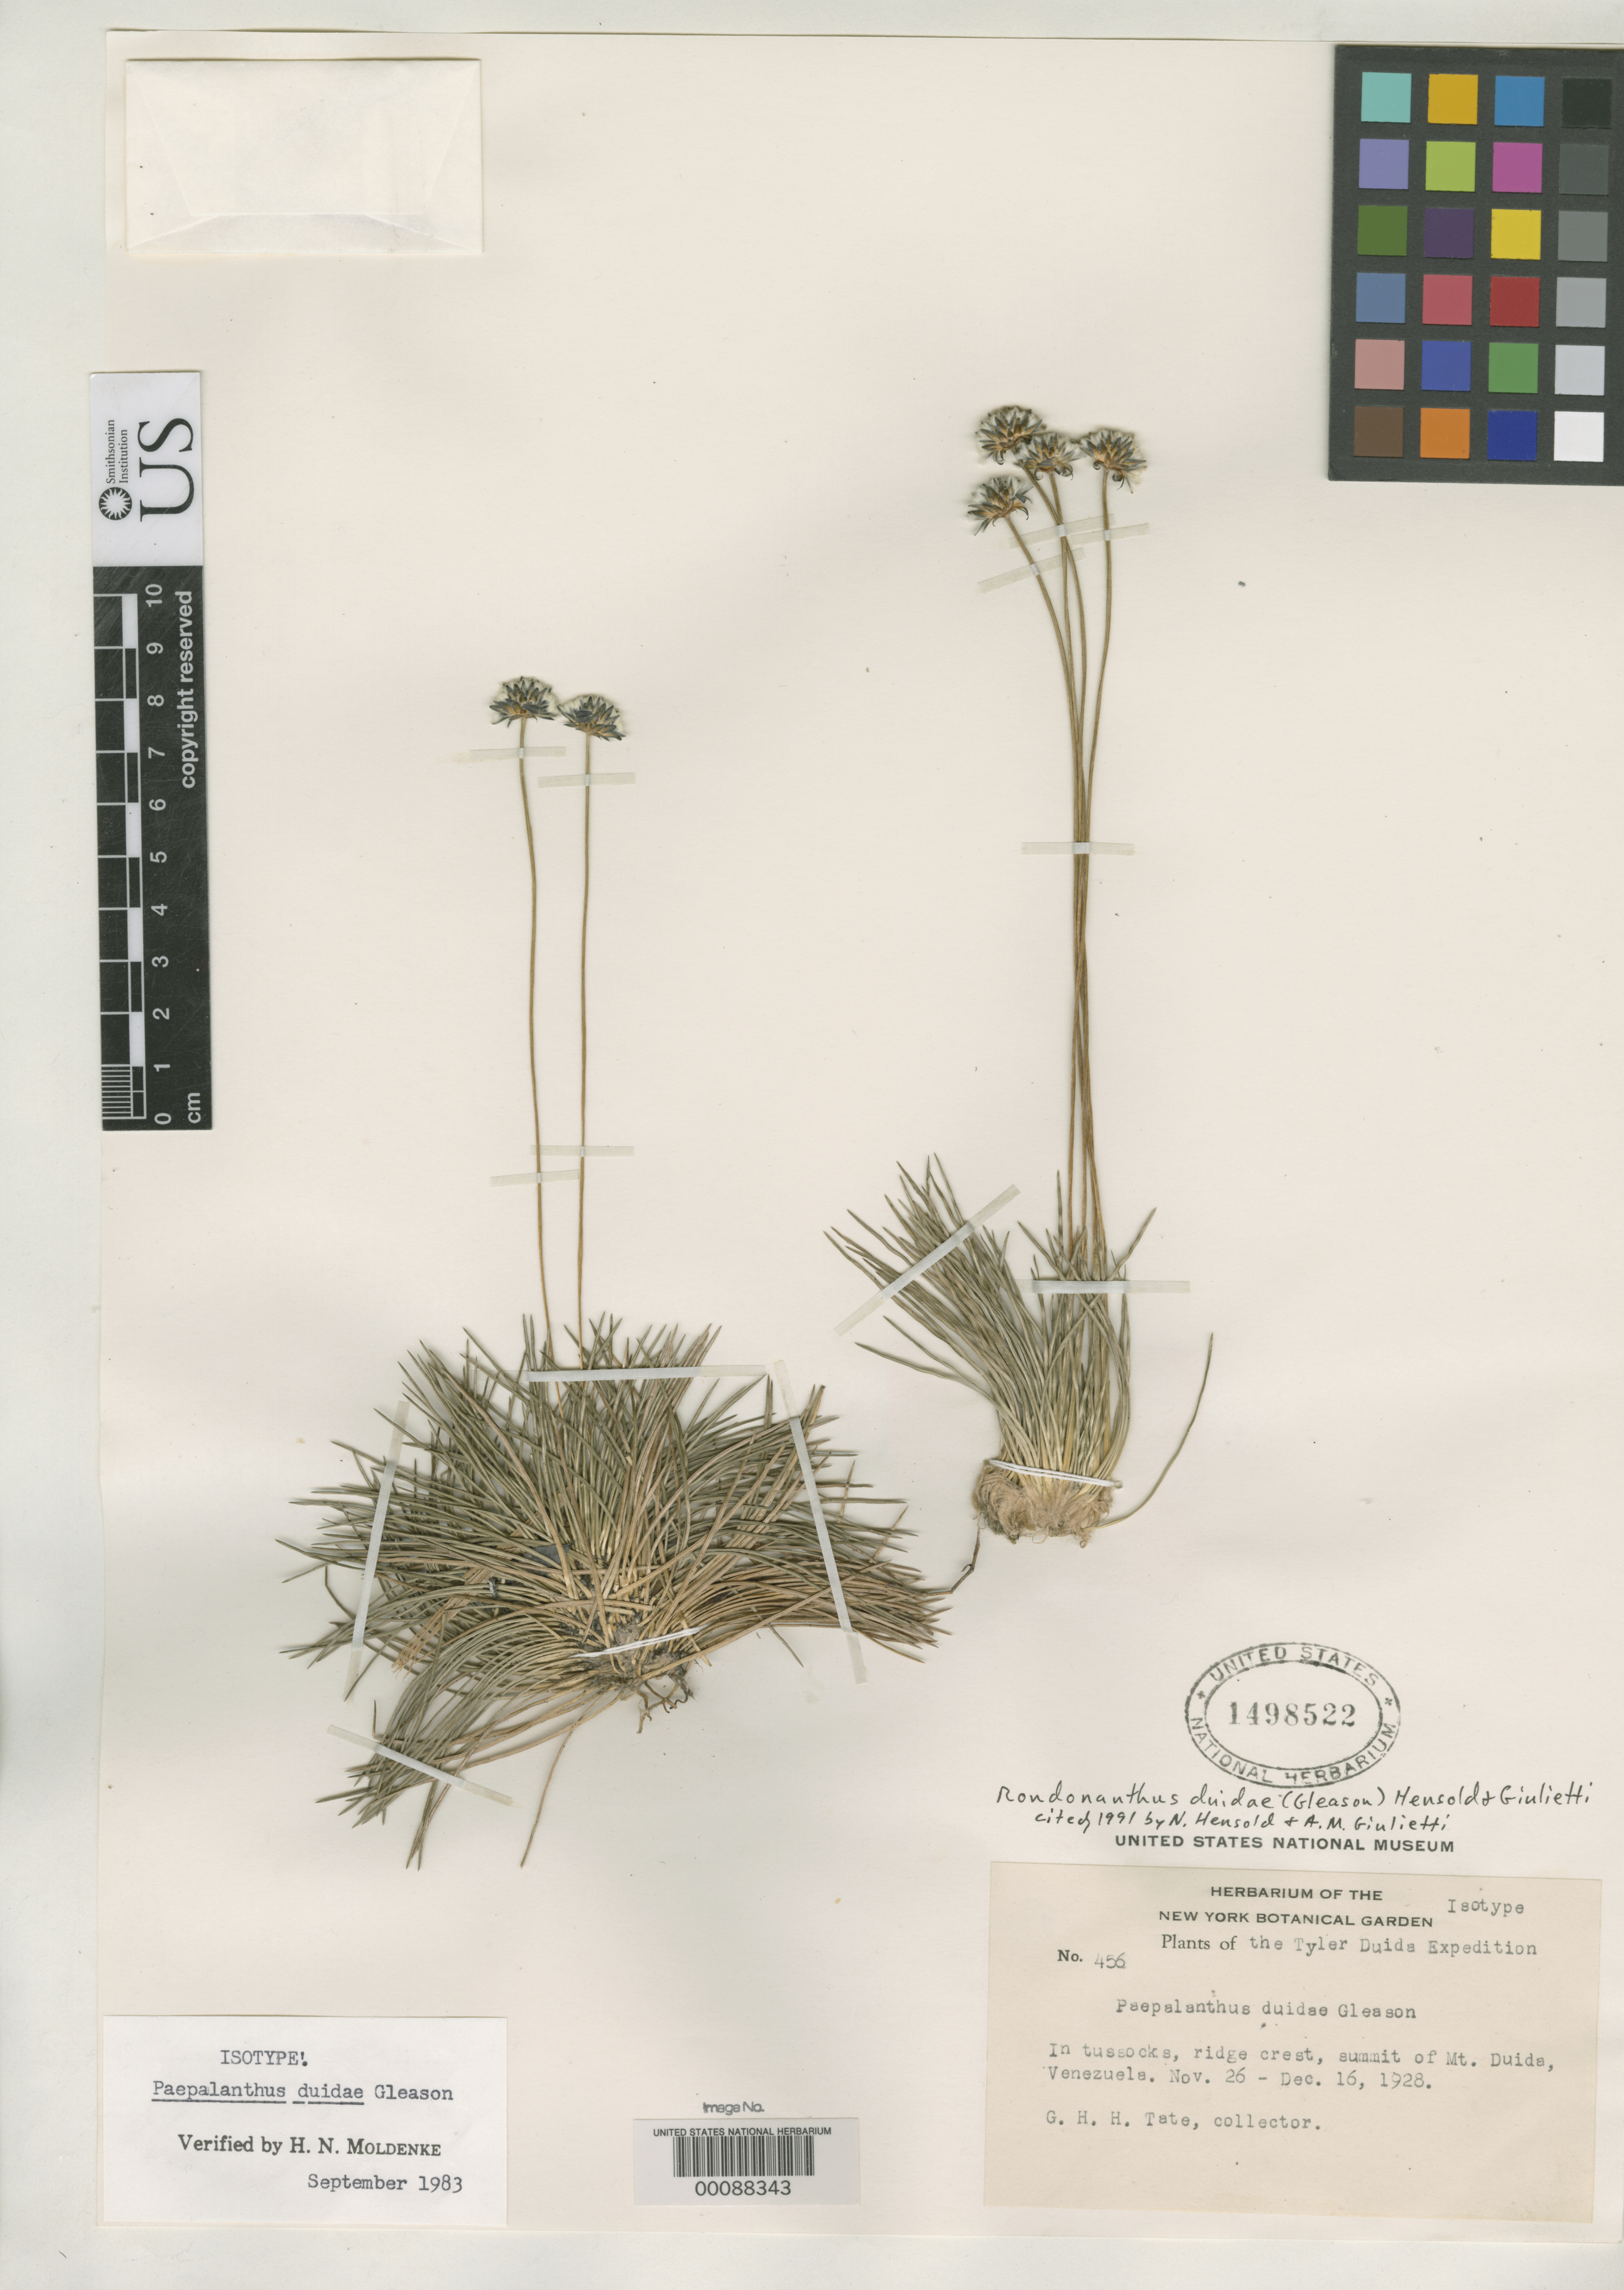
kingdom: Plantae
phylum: Tracheophyta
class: Liliopsida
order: Poales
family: Eriocaulaceae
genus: Paepalanthus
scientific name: Paepalanthus duidae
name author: Gleason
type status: Isotype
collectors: G. H. H.Tate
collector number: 456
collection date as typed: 26 Nov 1928 to 16 Dec 1928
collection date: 1928-11-26/1928-12-16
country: Venezuela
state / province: Amazonas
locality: Mt. Duida.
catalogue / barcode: US 1498522